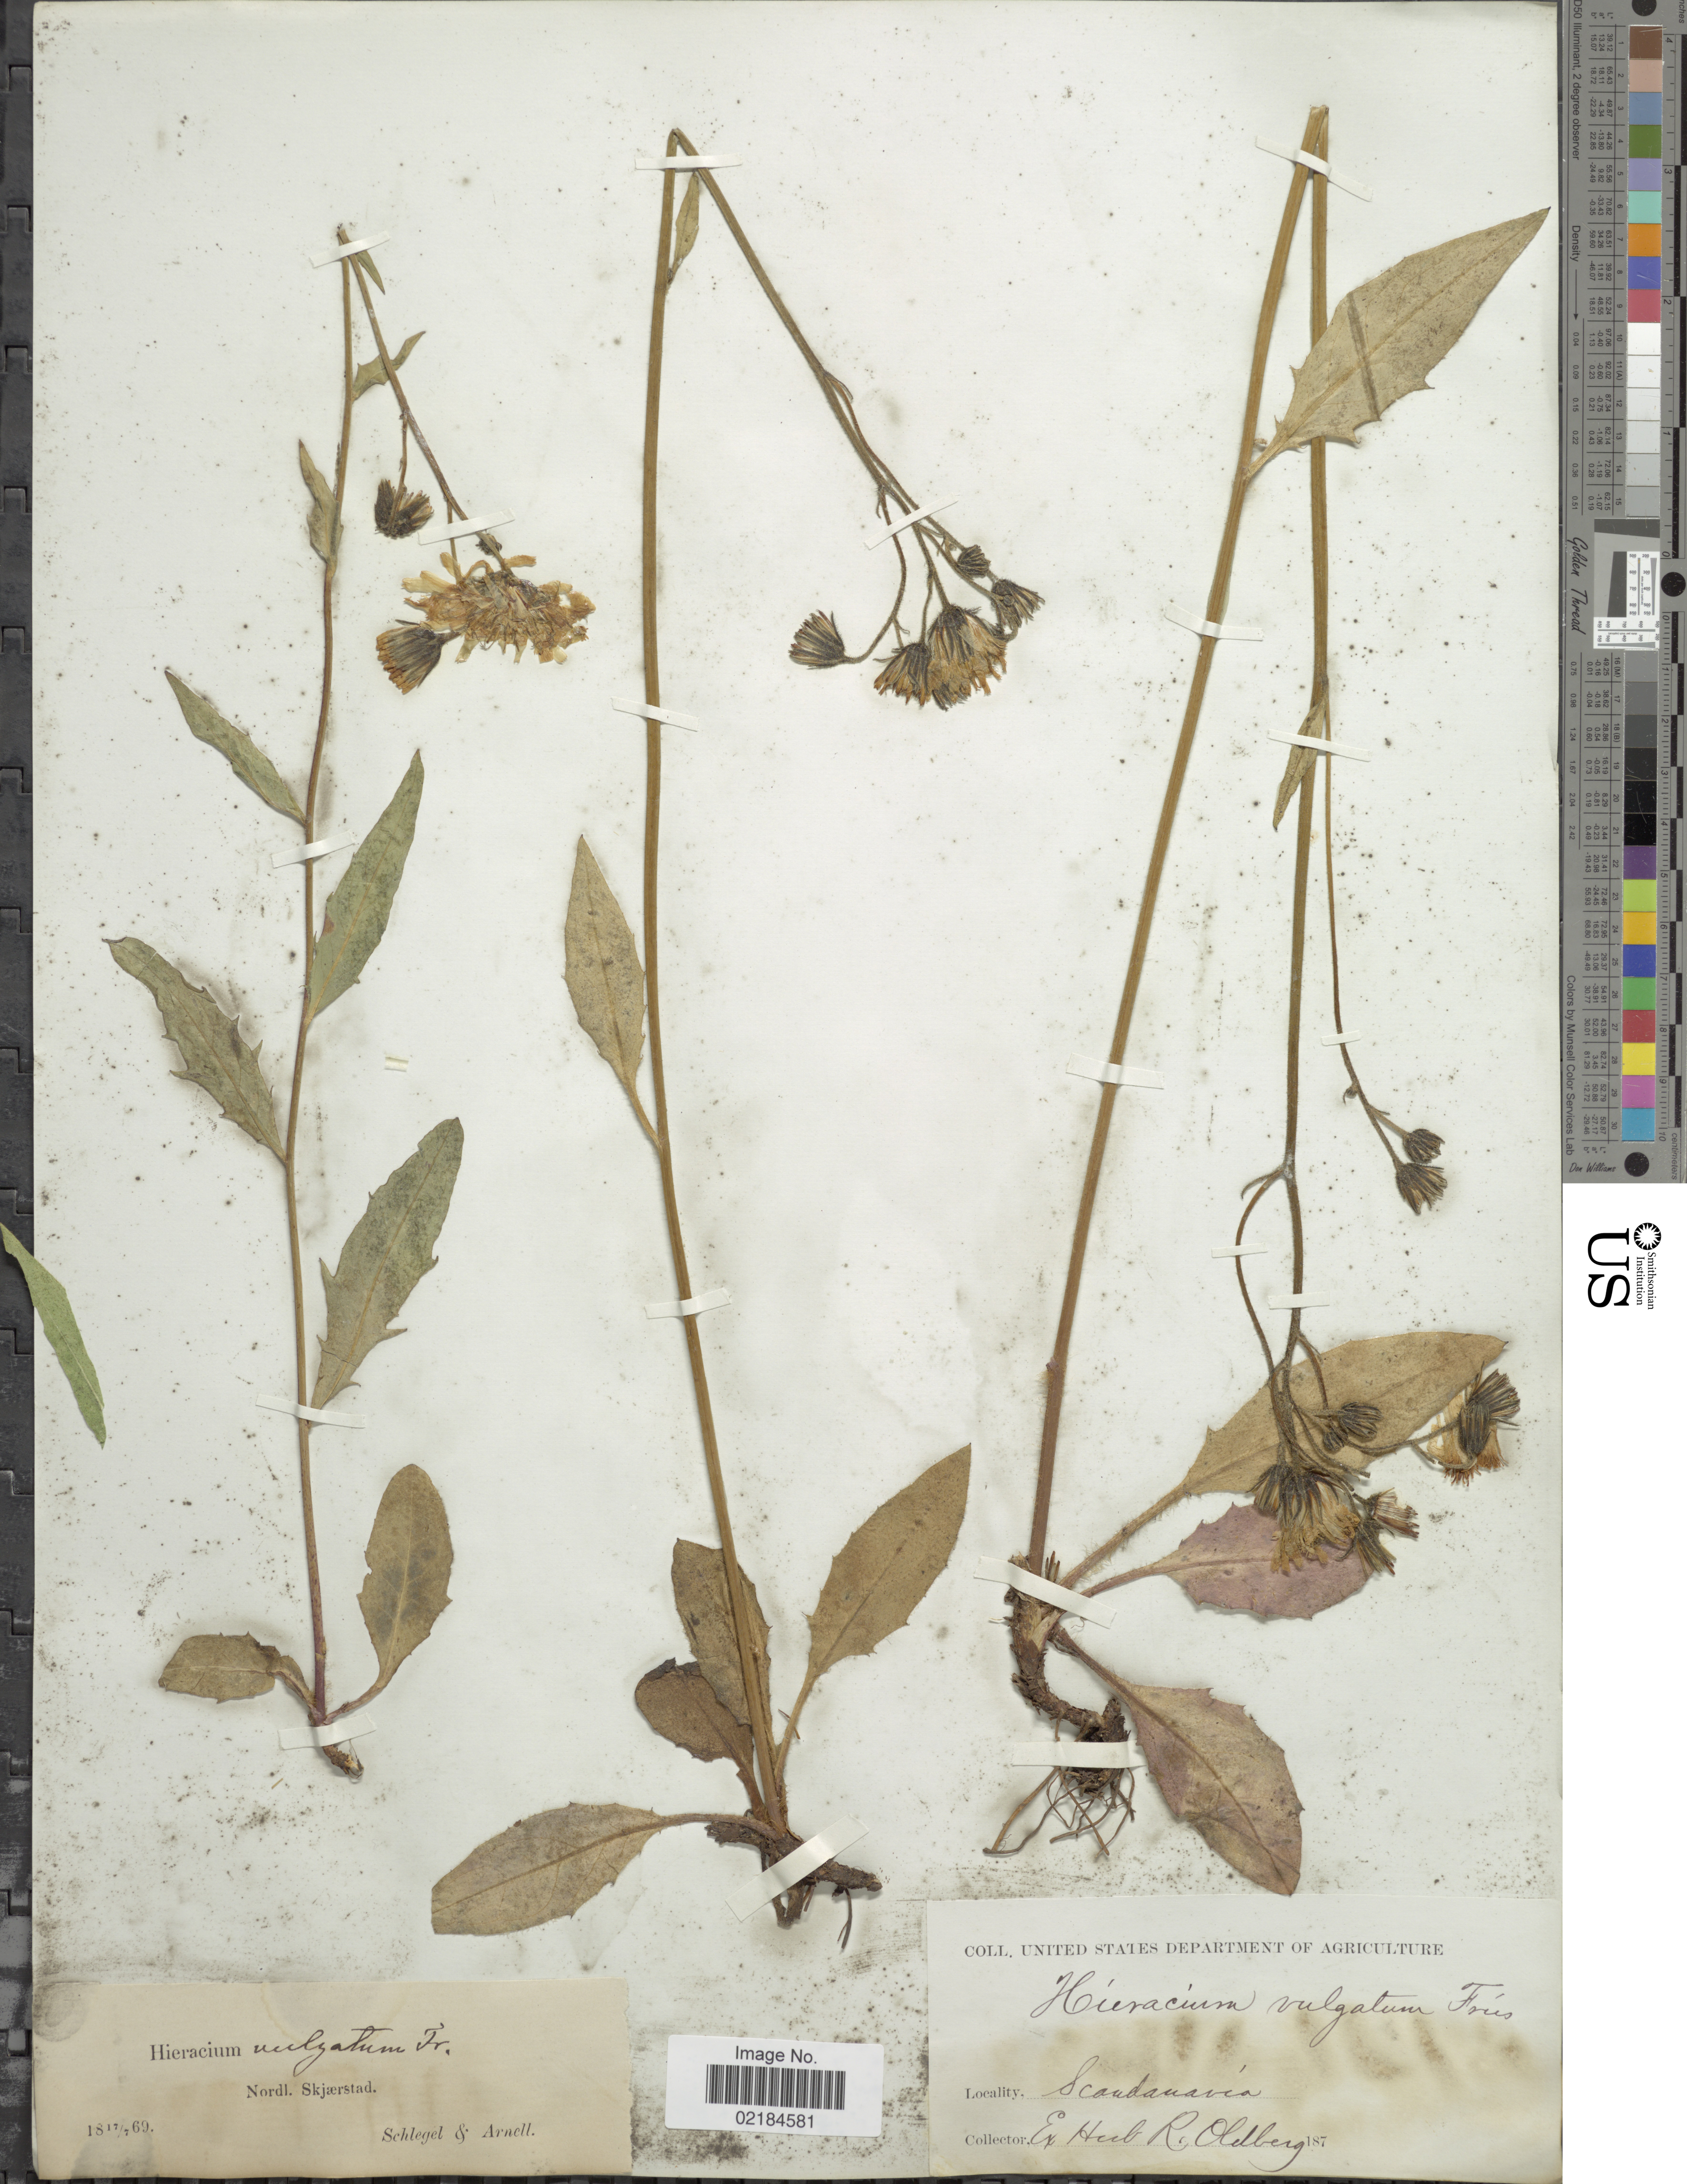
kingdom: Plantae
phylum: Tracheophyta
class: Magnoliopsida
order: Asterales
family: Asteraceae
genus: Hieracium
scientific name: Hieracium lachenalii subsp. cruenifolium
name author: (Dahlst. & Lübeck) Zahn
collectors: Schlegel & Arnell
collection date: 1869-07-17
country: Norway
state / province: Nordland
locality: Nordl. Skjearstad, Scandanavia